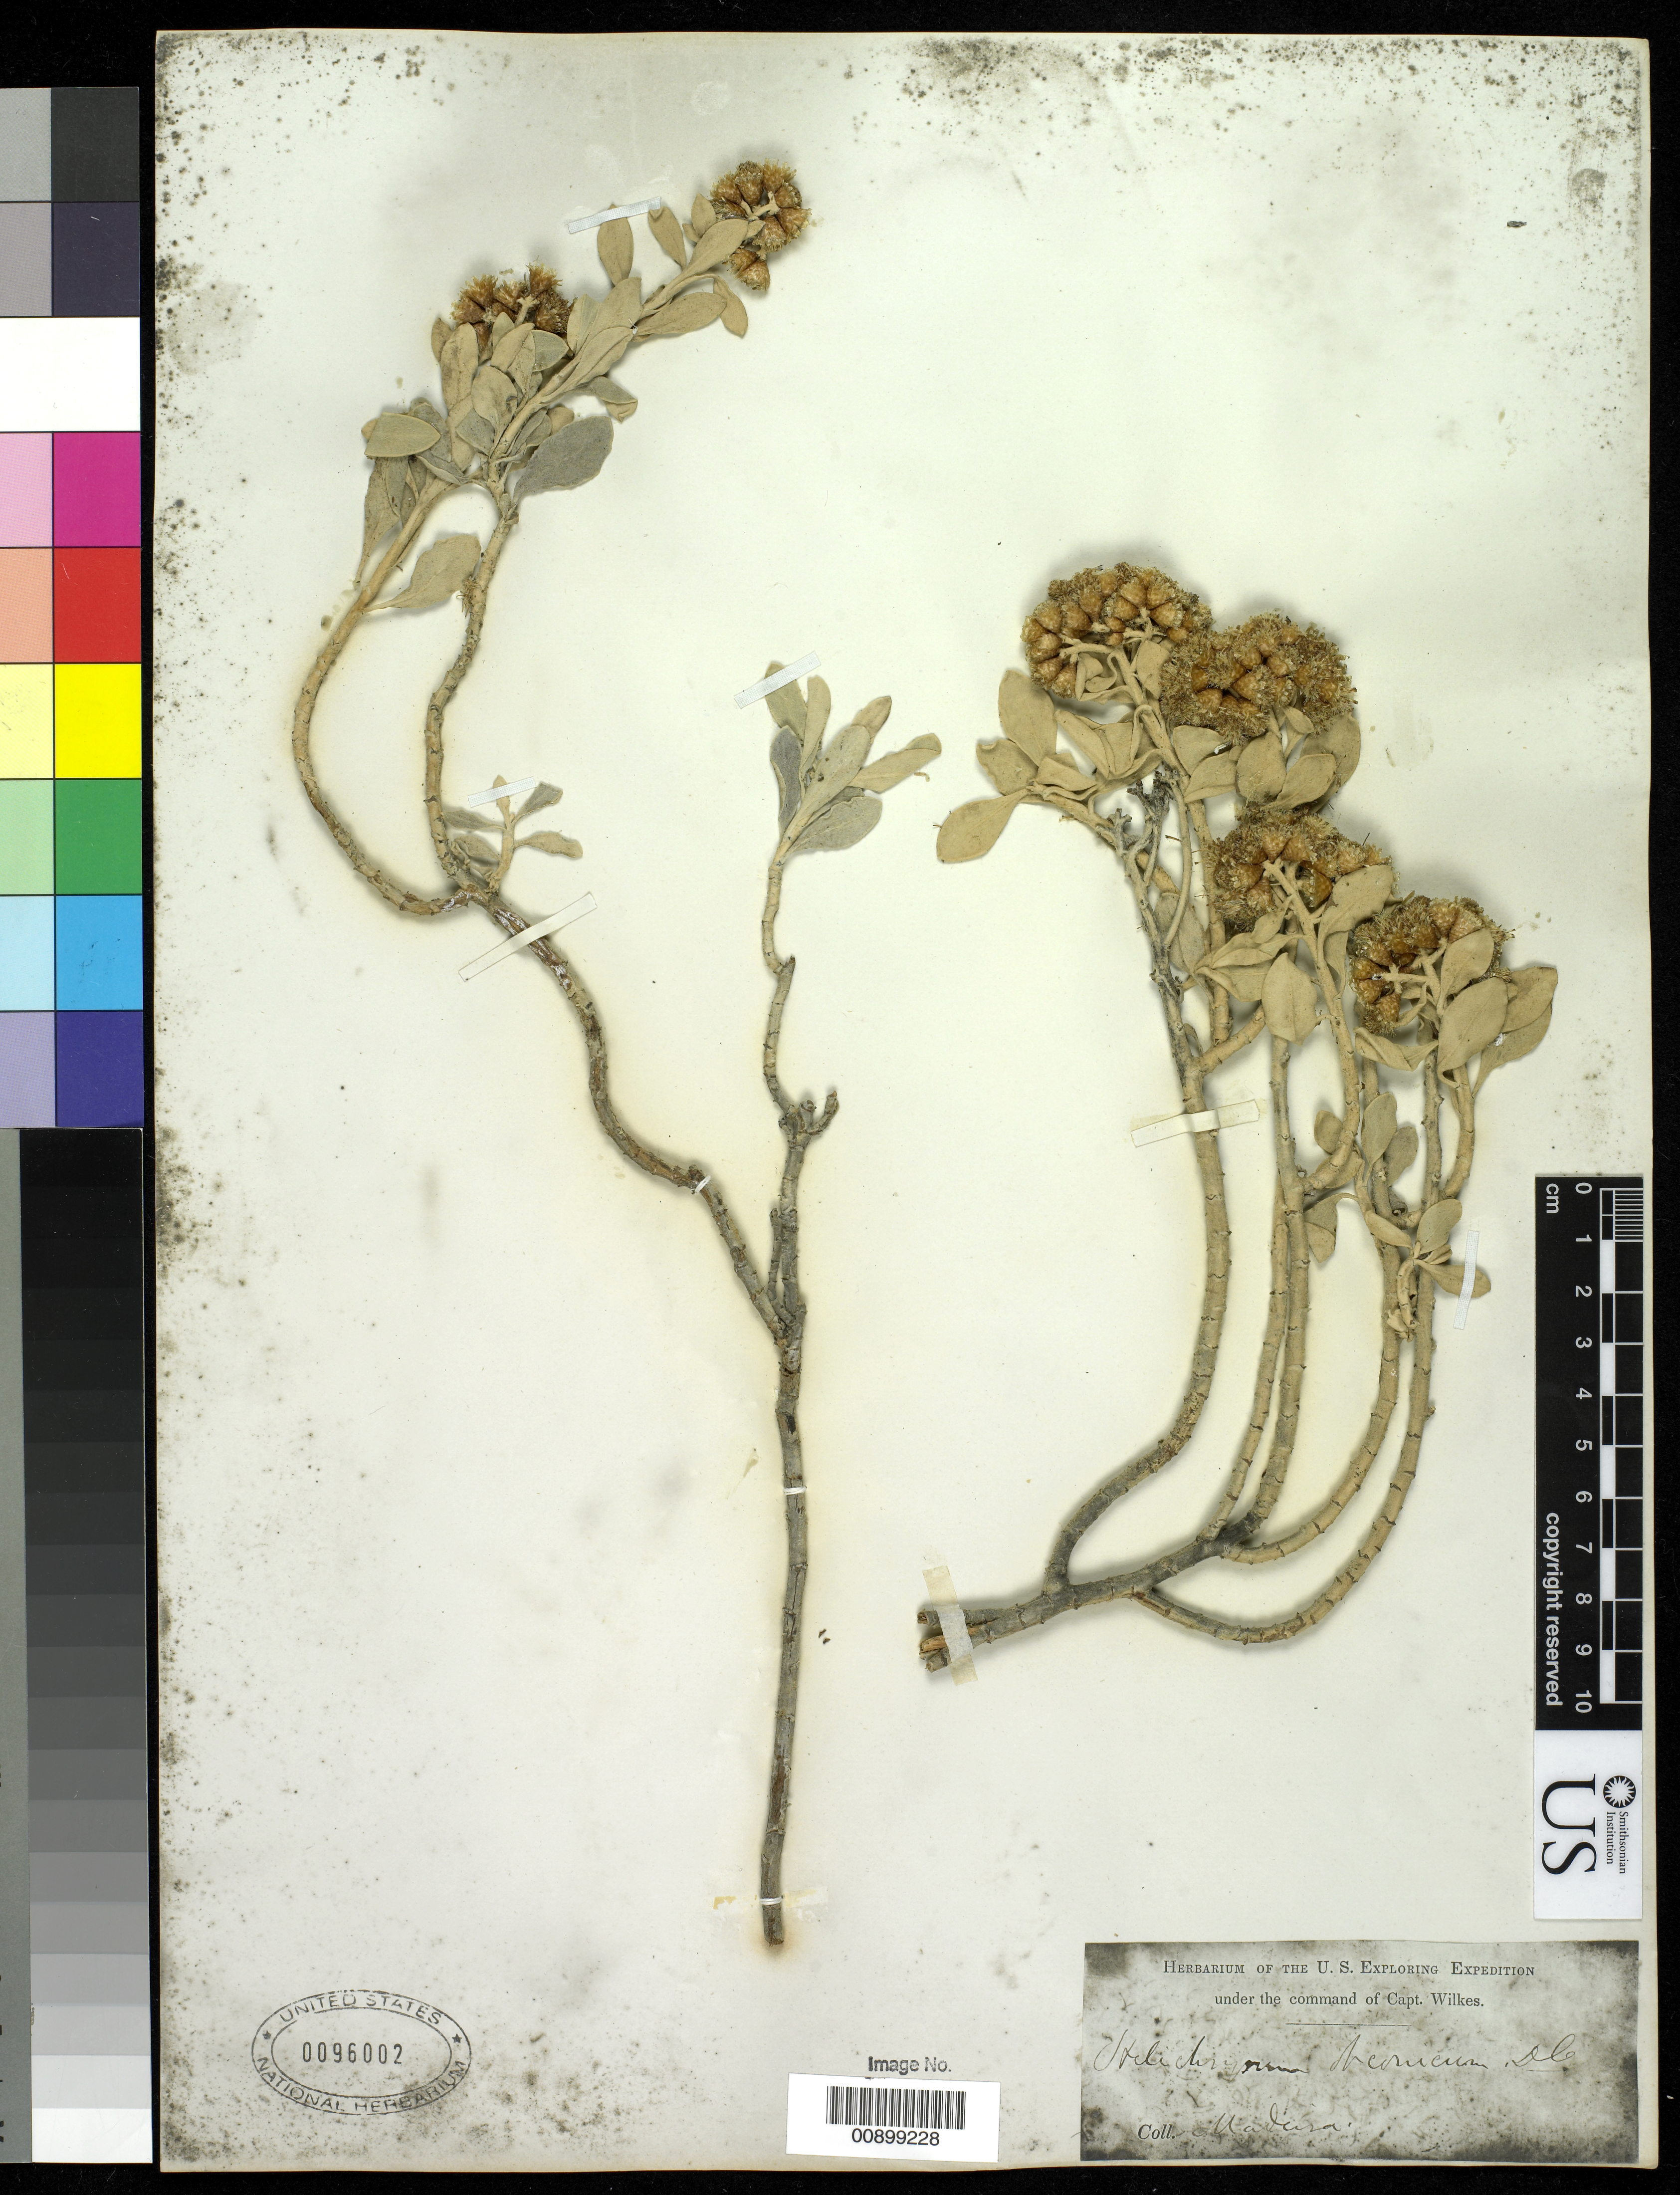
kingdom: Plantae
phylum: Tracheophyta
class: Magnoliopsida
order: Asterales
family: Asteraceae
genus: Helichrysum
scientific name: Helichrysum obconicum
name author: DC.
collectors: Wilkes Explor. Exped.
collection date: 1838/1842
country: Portugal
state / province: Madeira (Aut. Reg.)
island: Madeira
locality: Funchal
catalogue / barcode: US 96002